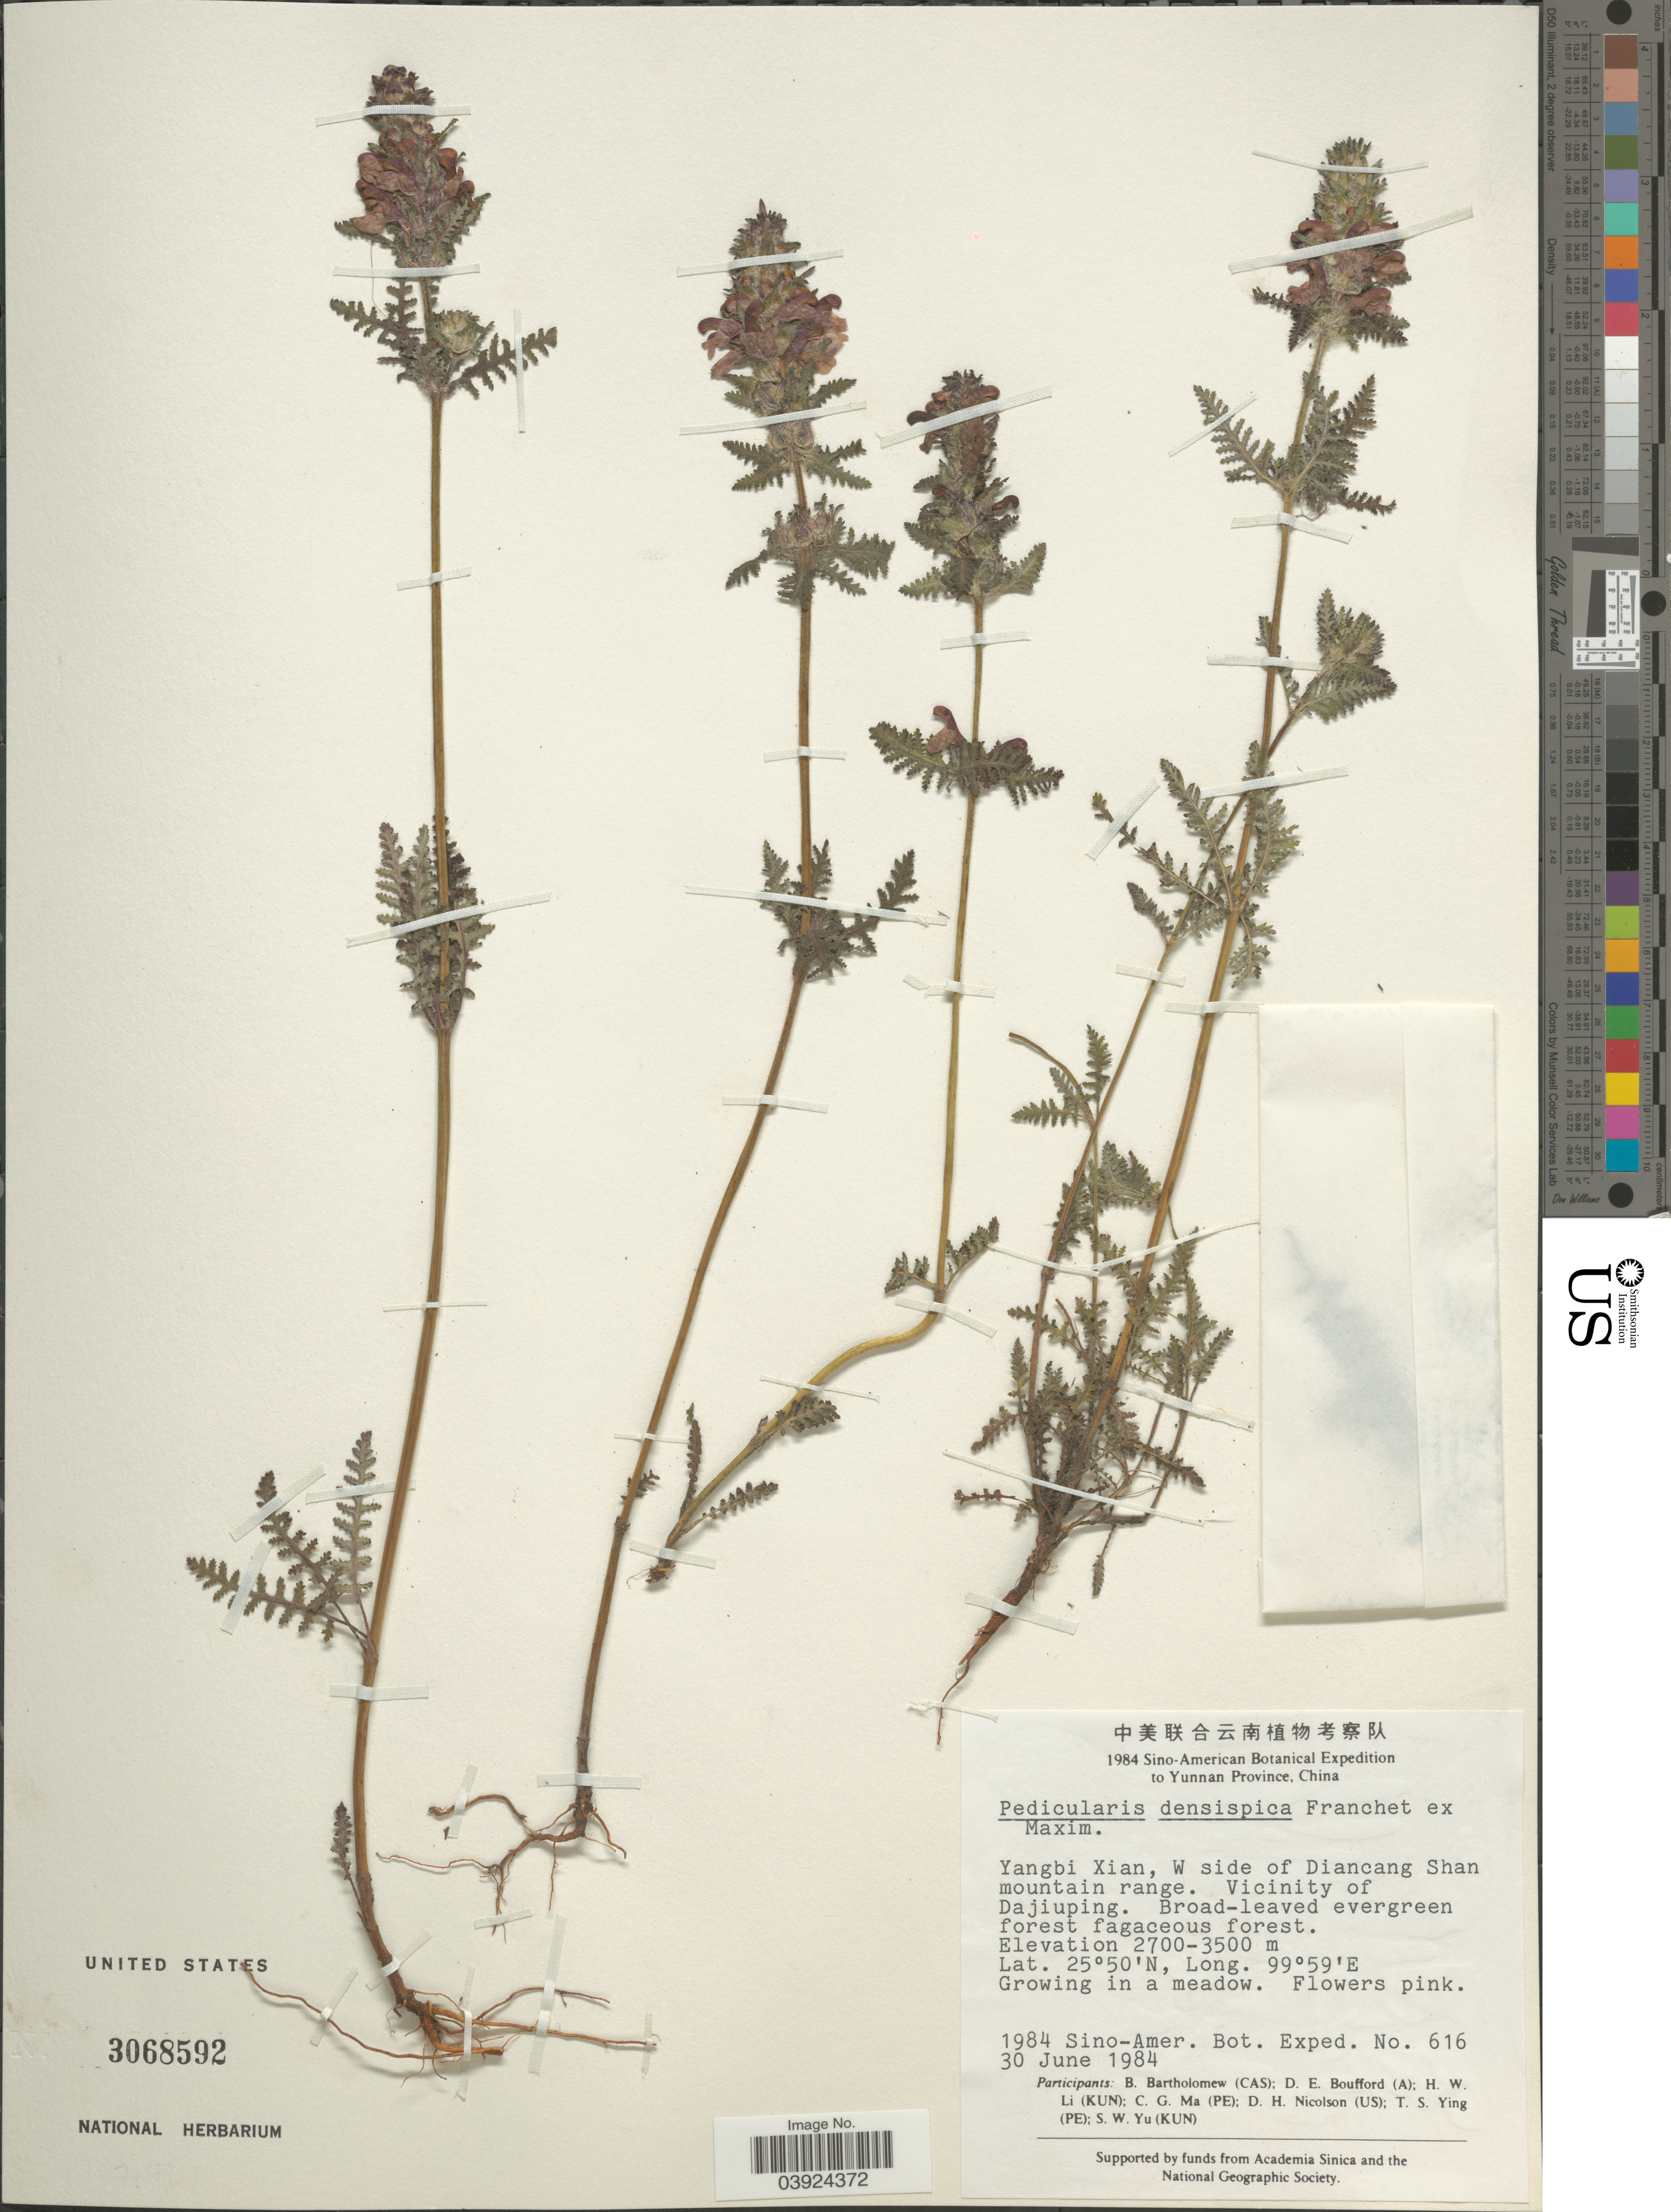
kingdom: Plantae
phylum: Tracheophyta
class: Magnoliopsida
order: Lamiales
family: Orobanchaceae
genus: Pedicularis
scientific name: Pedicularis densispica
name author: Franch. ex Maxim.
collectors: B. Bartholomew, D. E. Boufford, H. W. Li, C. Ma & et al.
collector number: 616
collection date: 1984-06-30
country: China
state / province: Yunnan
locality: Yangbi Xian, W side of Diancang Shan mountain range. Vicinity of Dajiuping.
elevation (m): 2700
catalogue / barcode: US 3068592